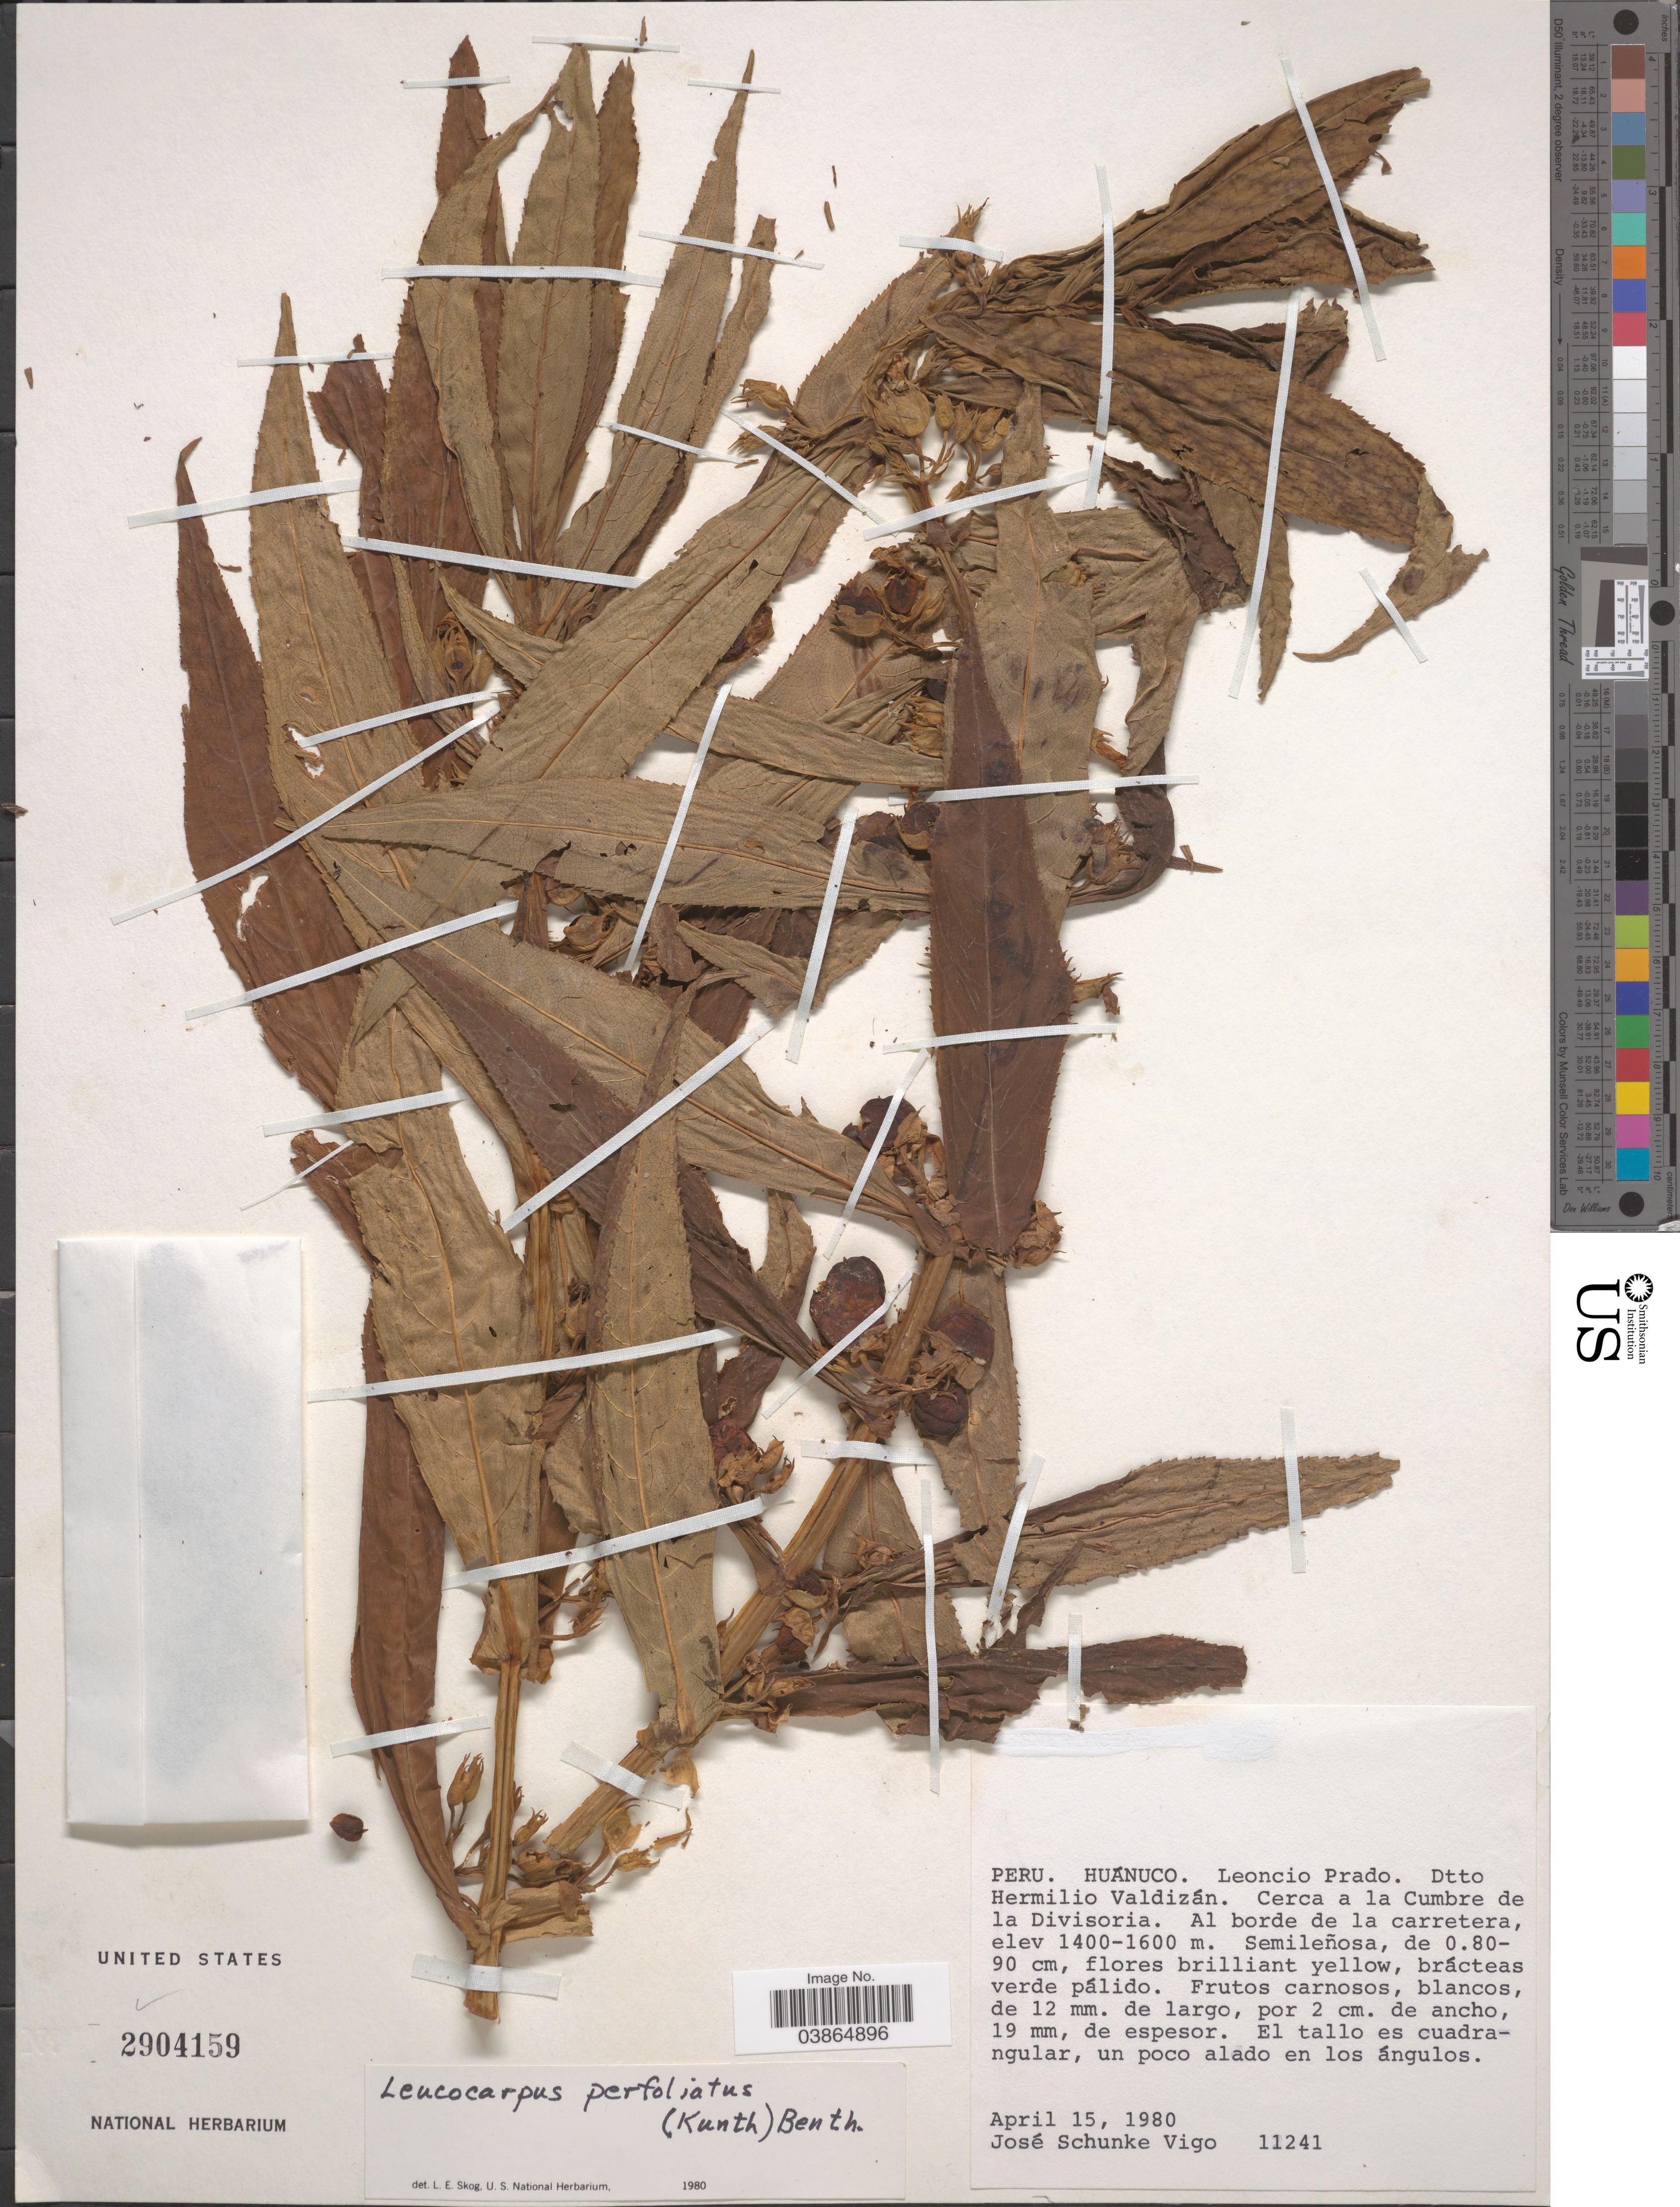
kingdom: Plantae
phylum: Tracheophyta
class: Magnoliopsida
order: Lamiales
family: Phrymaceae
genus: Leucocarpus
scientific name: Leucocarpus perfoliatus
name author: (Kunth) Benth.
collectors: J. Schunke Vigo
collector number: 11241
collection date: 1980-04-15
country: Peru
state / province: Huánuco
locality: Leoncio Prado. Dtto Hermilio Valdizán. Cerca a la Cumbre de la Divisoria.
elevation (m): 1400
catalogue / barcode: US 2904159